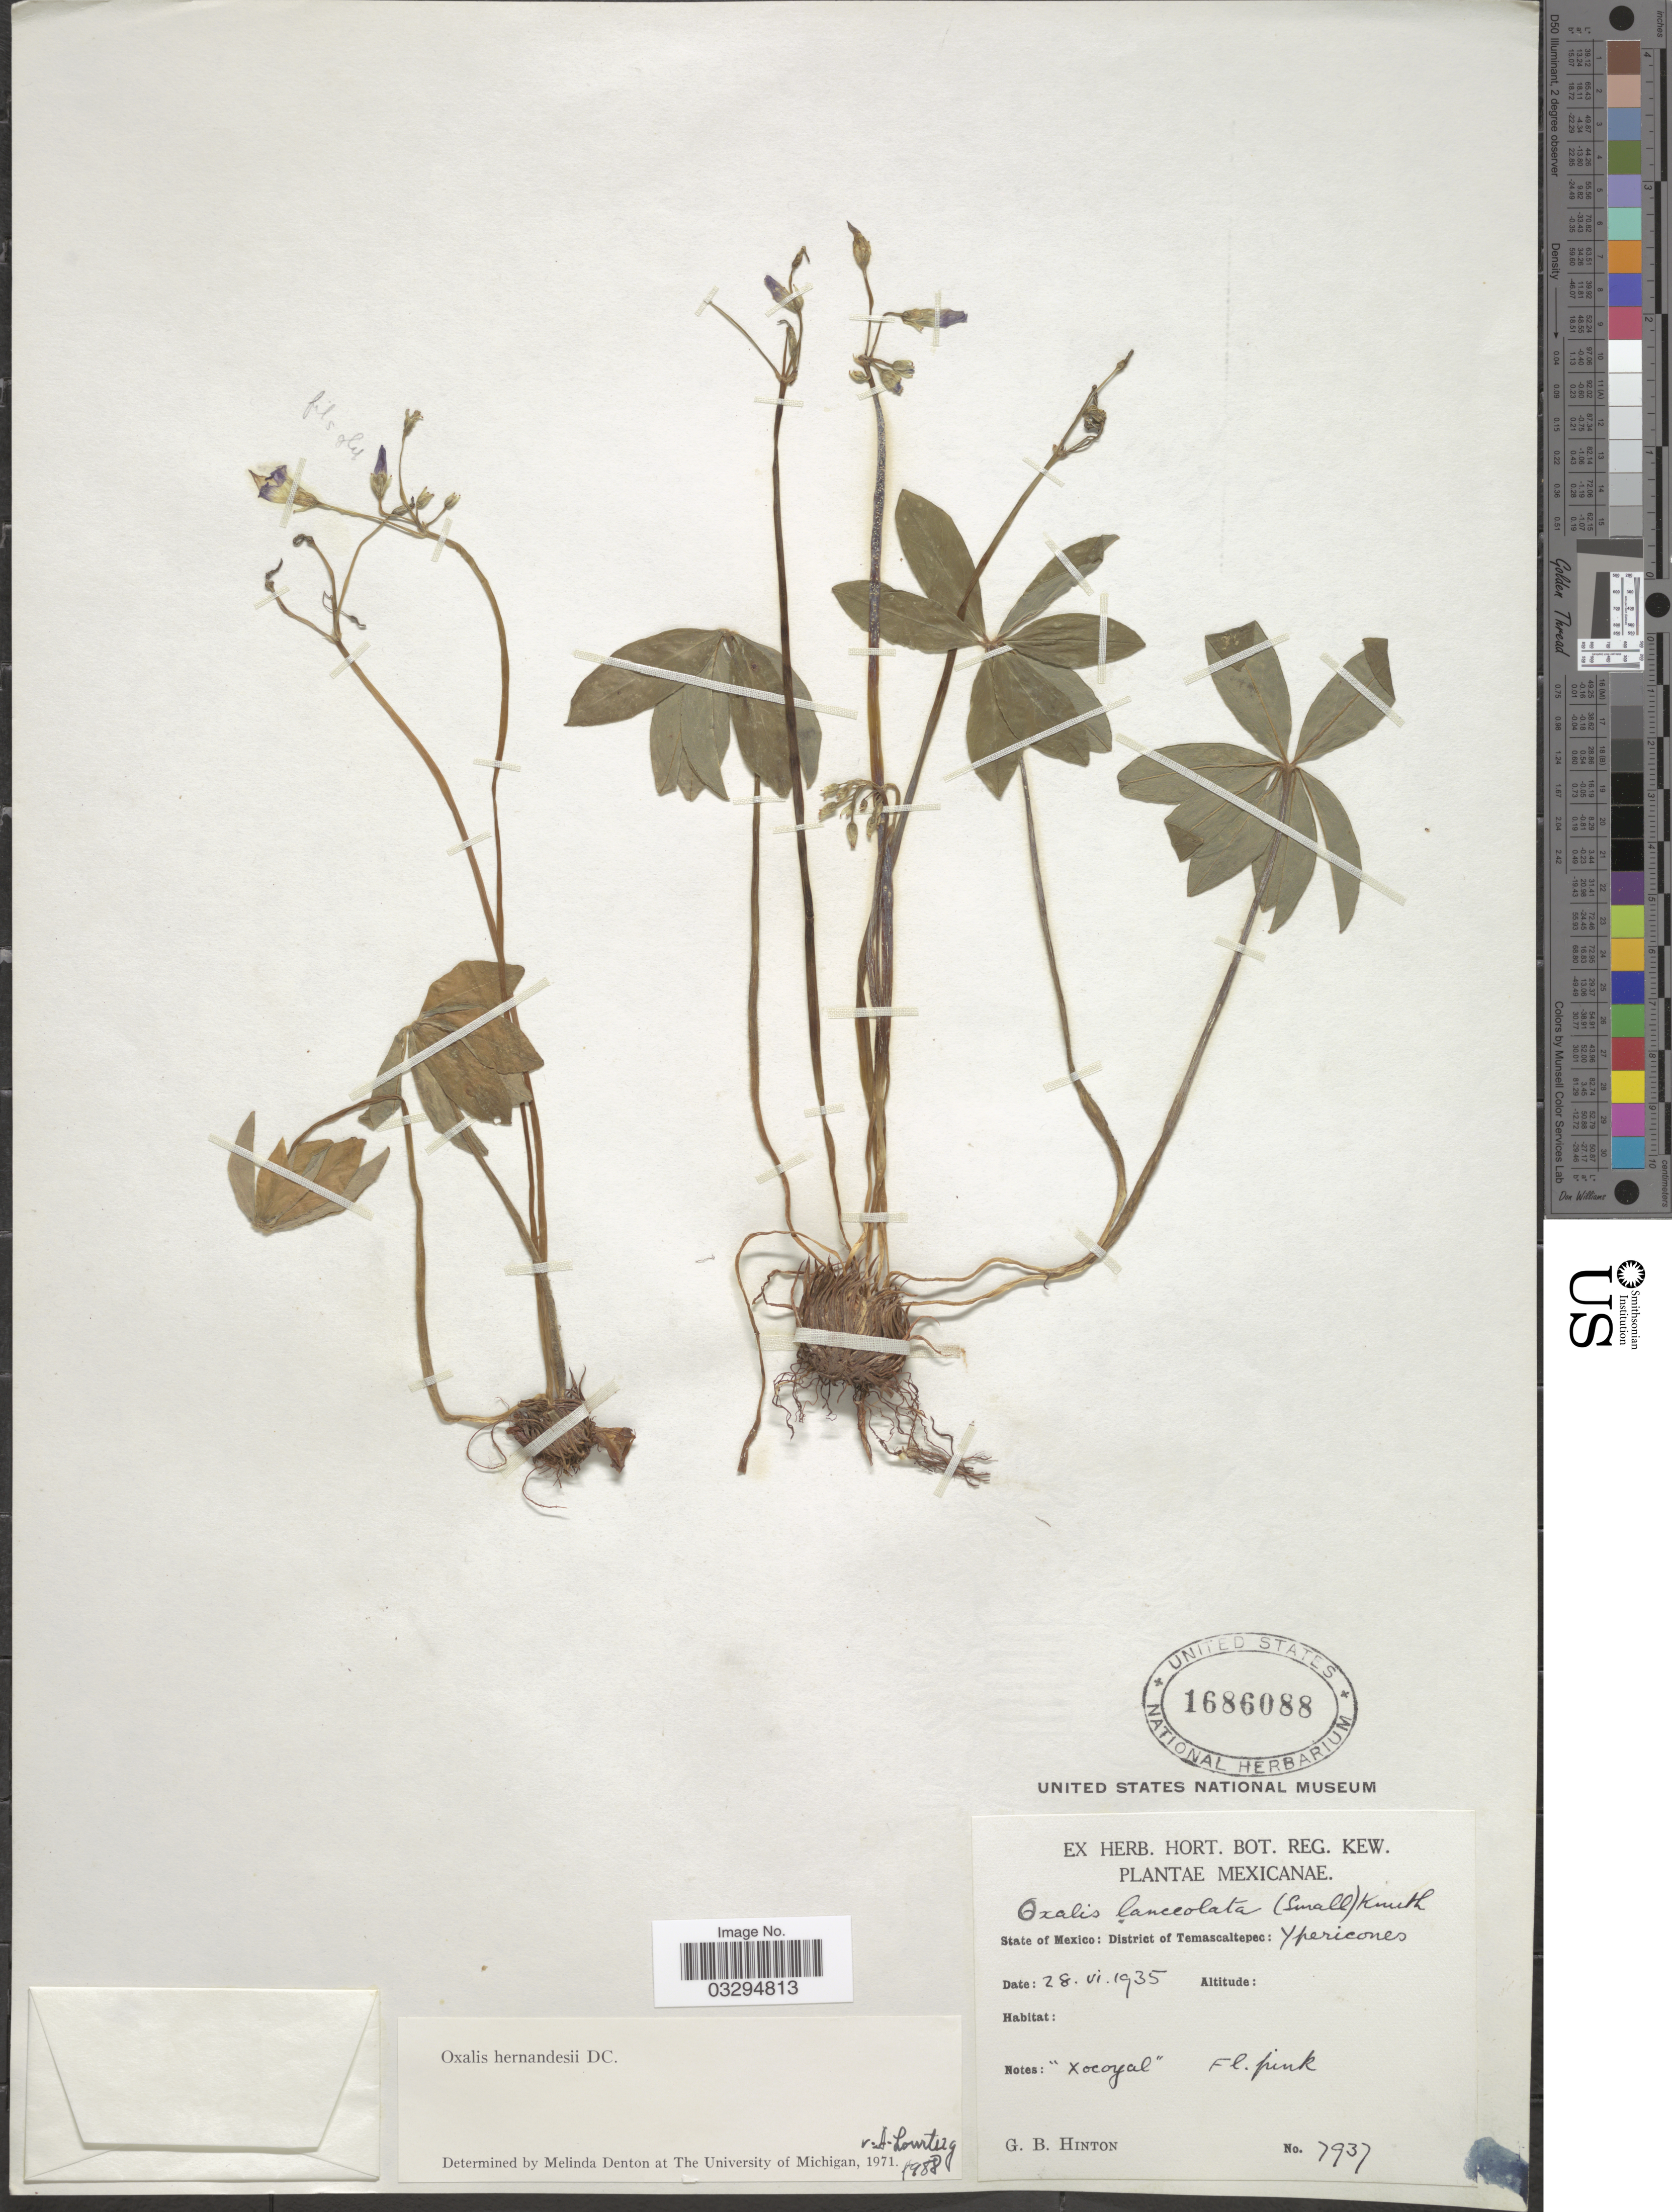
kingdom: Plantae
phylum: Tracheophyta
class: Magnoliopsida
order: Oxalidales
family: Oxalidaceae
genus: Oxalis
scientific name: Oxalis hernandezii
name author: Moc. & Sessé ex DC.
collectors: G. B. Hinton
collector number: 7937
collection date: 1935-06-28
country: Mexico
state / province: México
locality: District of Temascaltepec: Ypericones.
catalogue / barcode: US 1686088